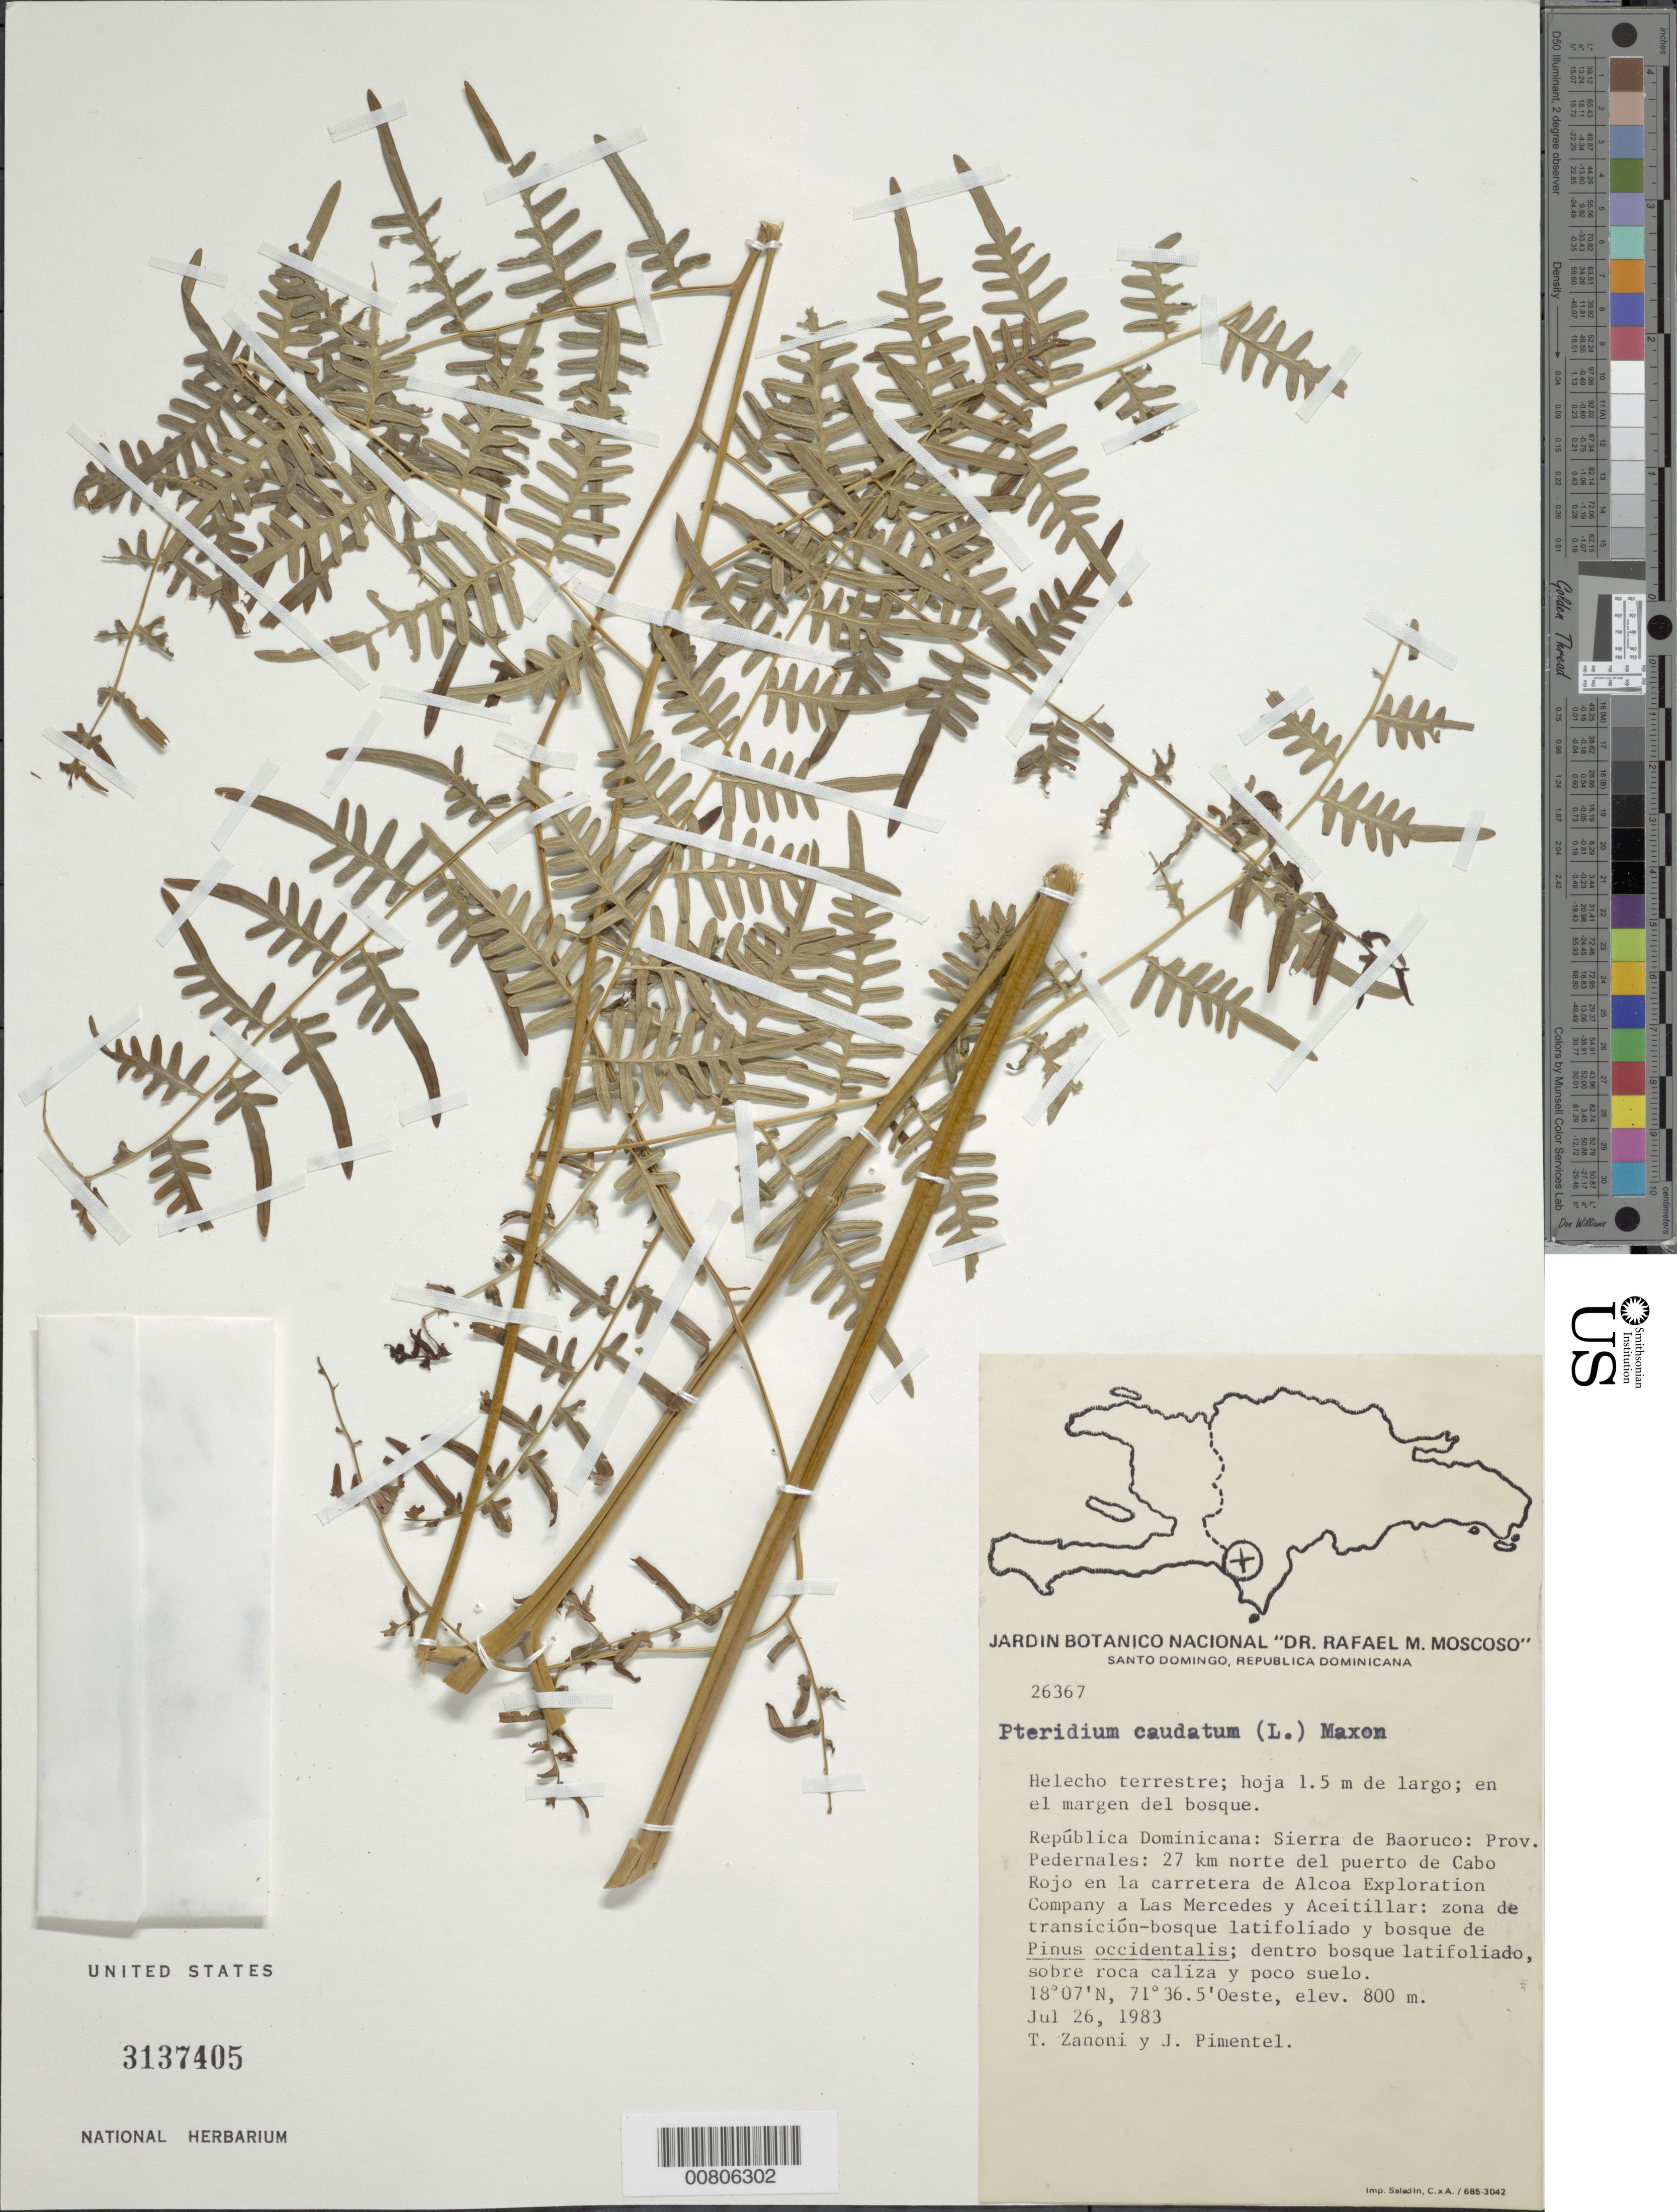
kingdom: Plantae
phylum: Tracheophyta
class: Polypodiopsida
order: Polypodiales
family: Dennstaedtiaceae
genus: Pteridium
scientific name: Pteridium caudatum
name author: (L.) Maxon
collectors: T. A. Zanoni & J. Pimentel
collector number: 26367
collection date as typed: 26 Jul 1983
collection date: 1983-07-26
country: Dominican Republic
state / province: Pedernales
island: Hispaniola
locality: Sierra de Baoruco, 27 km N del puerto de Cabo Rojo, carretera de Alcoa Exploration Company a Las Mercedes y Aceitillar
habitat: Zona transicion-bosque latifoliado y bosque de Pinus occidentalis; dentro bosque latifoliado, sobre roca caliza, poco suelo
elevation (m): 800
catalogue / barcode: US 3137405